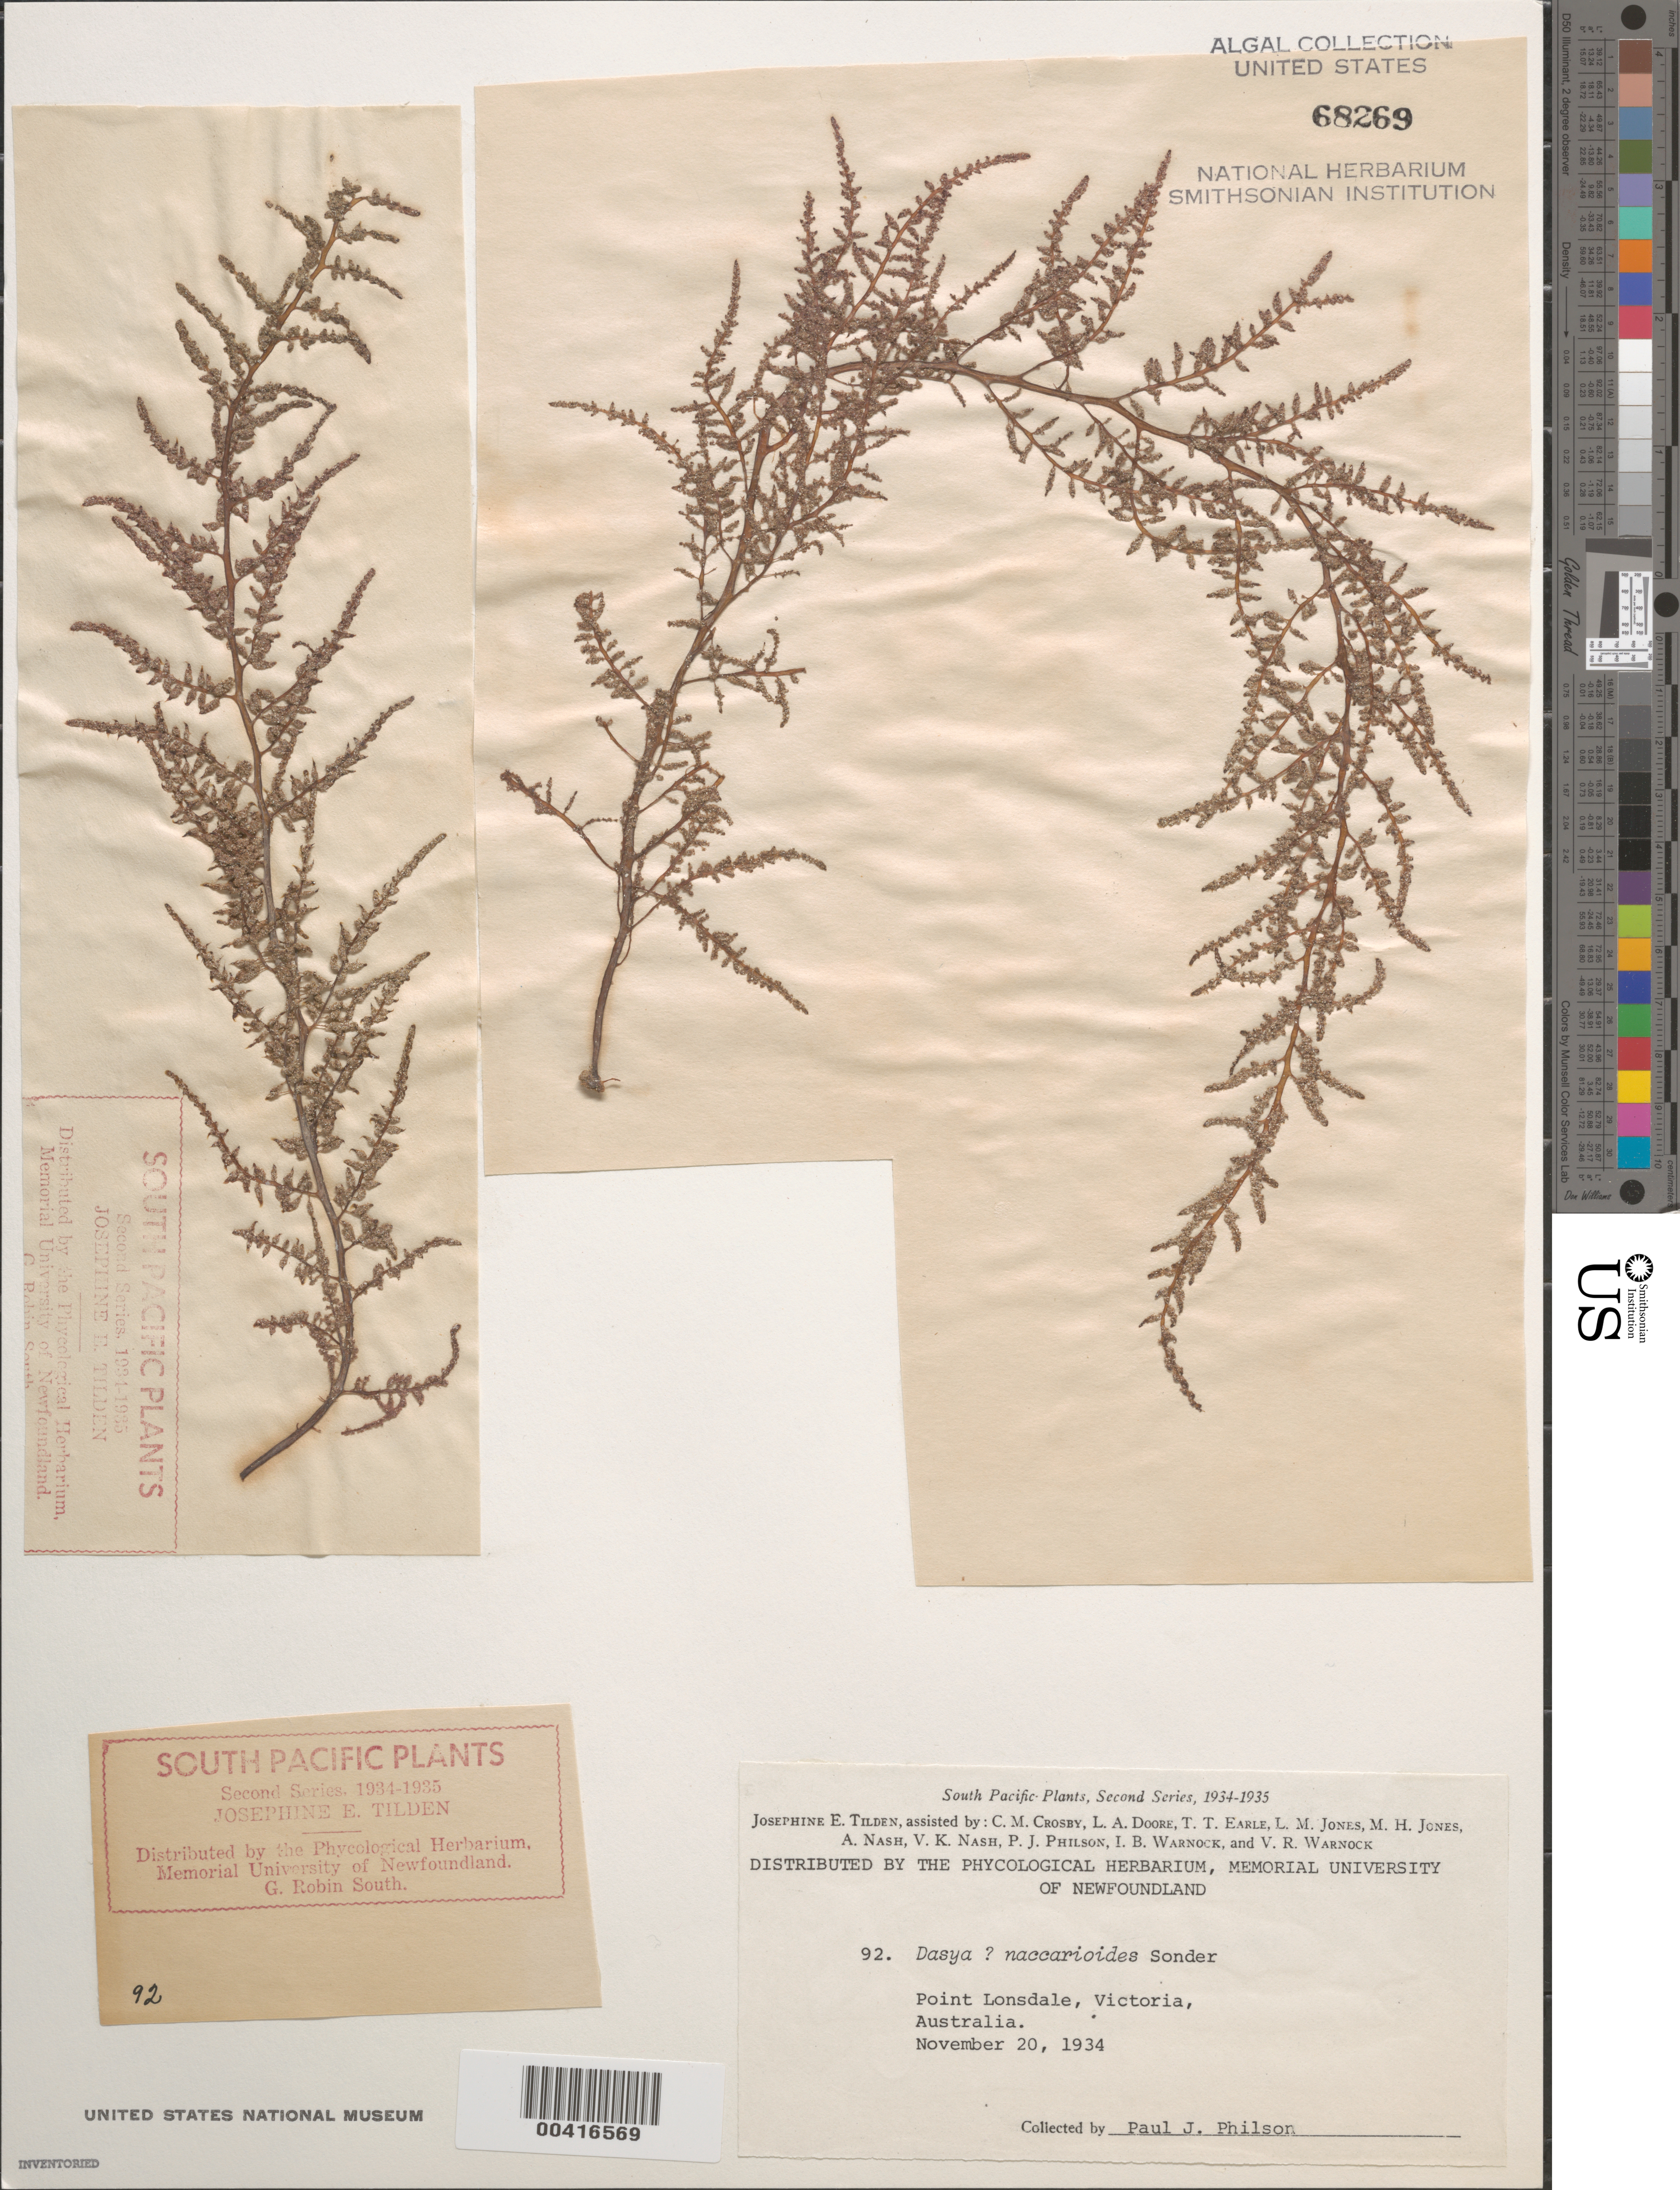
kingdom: Plantae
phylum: Rhodophyta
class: Florideophyceae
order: Ceramiales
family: Dasyaceae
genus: Dasysiphonia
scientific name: Dasysiphonia naccarioides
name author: (Harvey) M.M.Cassidy et al.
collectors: P. Philson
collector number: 92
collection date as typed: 20 Nov 1934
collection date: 1934-11-20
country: Australia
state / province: Victoria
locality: Point lonsdale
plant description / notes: Tilden, South Pacific Plants, Second Series, 1934-1935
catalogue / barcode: US 68269